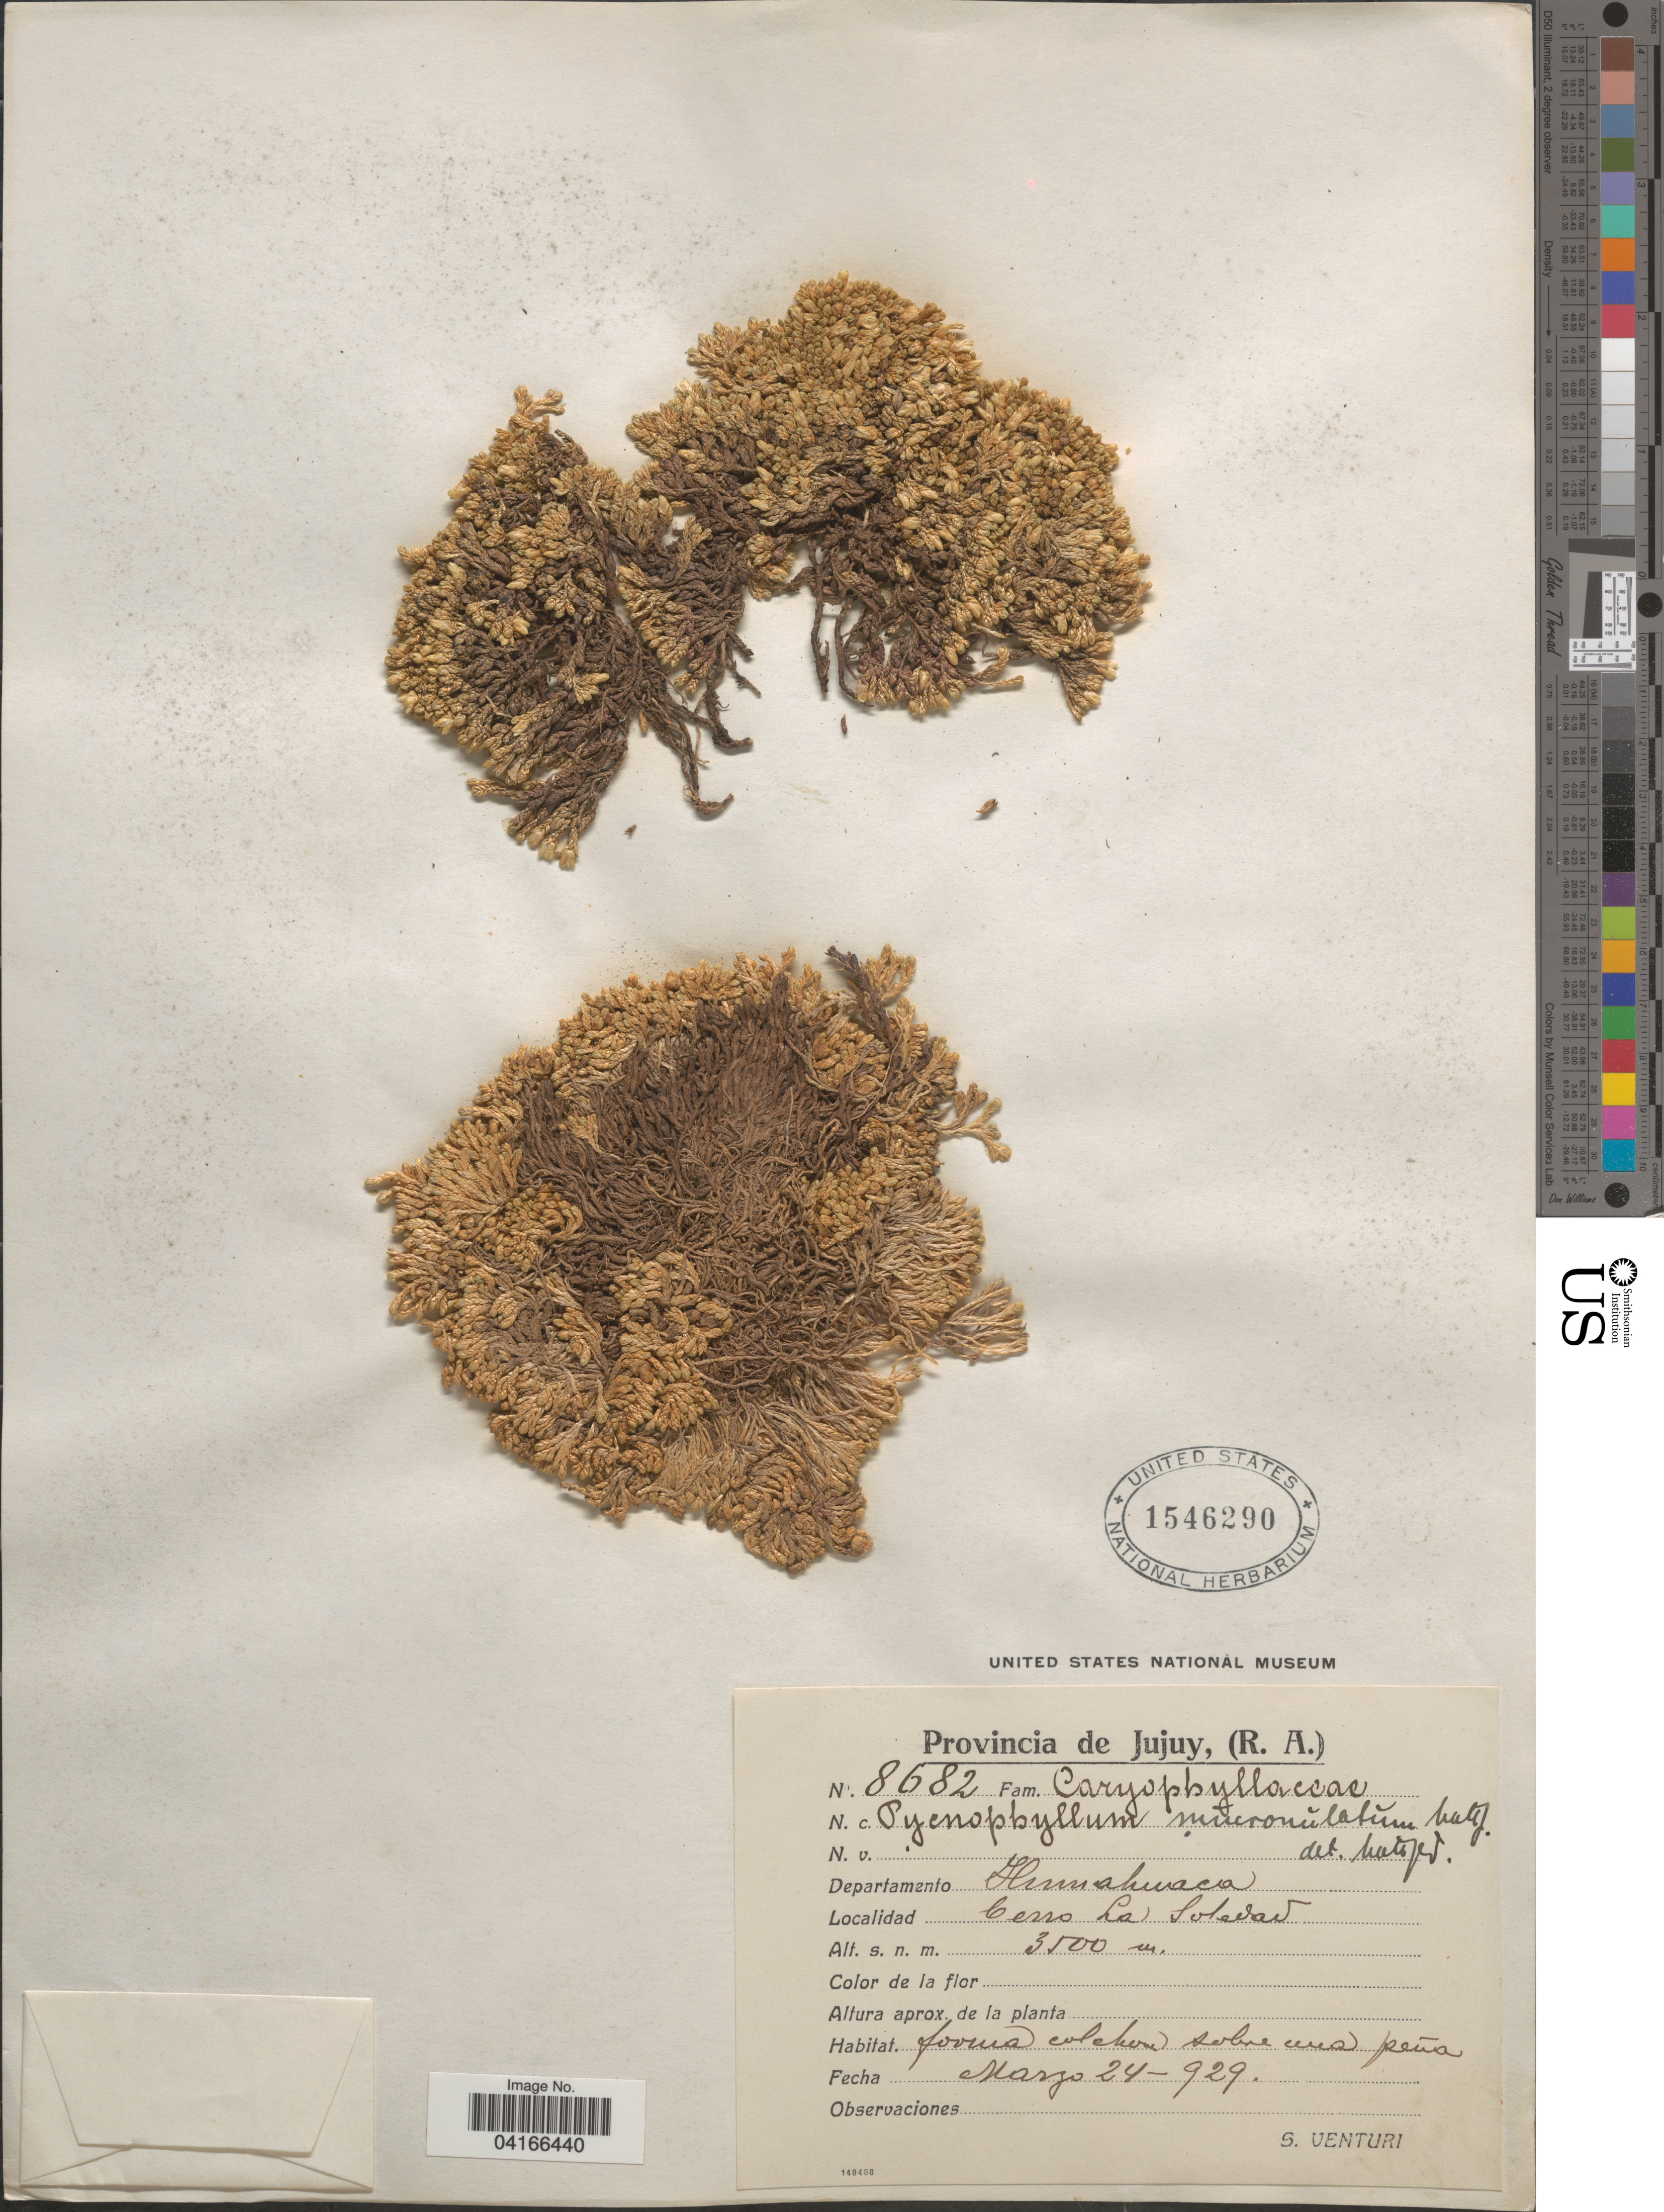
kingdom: Plantae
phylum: Tracheophyta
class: Magnoliopsida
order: Caryophyllales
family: Caryophyllaceae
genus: Pycnophyllum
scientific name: Pycnophyllum mucronulatum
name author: Mattf.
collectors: S. Venturi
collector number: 8682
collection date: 1929-03-24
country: Argentina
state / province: Jujuy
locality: Departamento Humahuaca. Cerro La Soledad.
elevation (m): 3500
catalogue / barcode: US 1546290